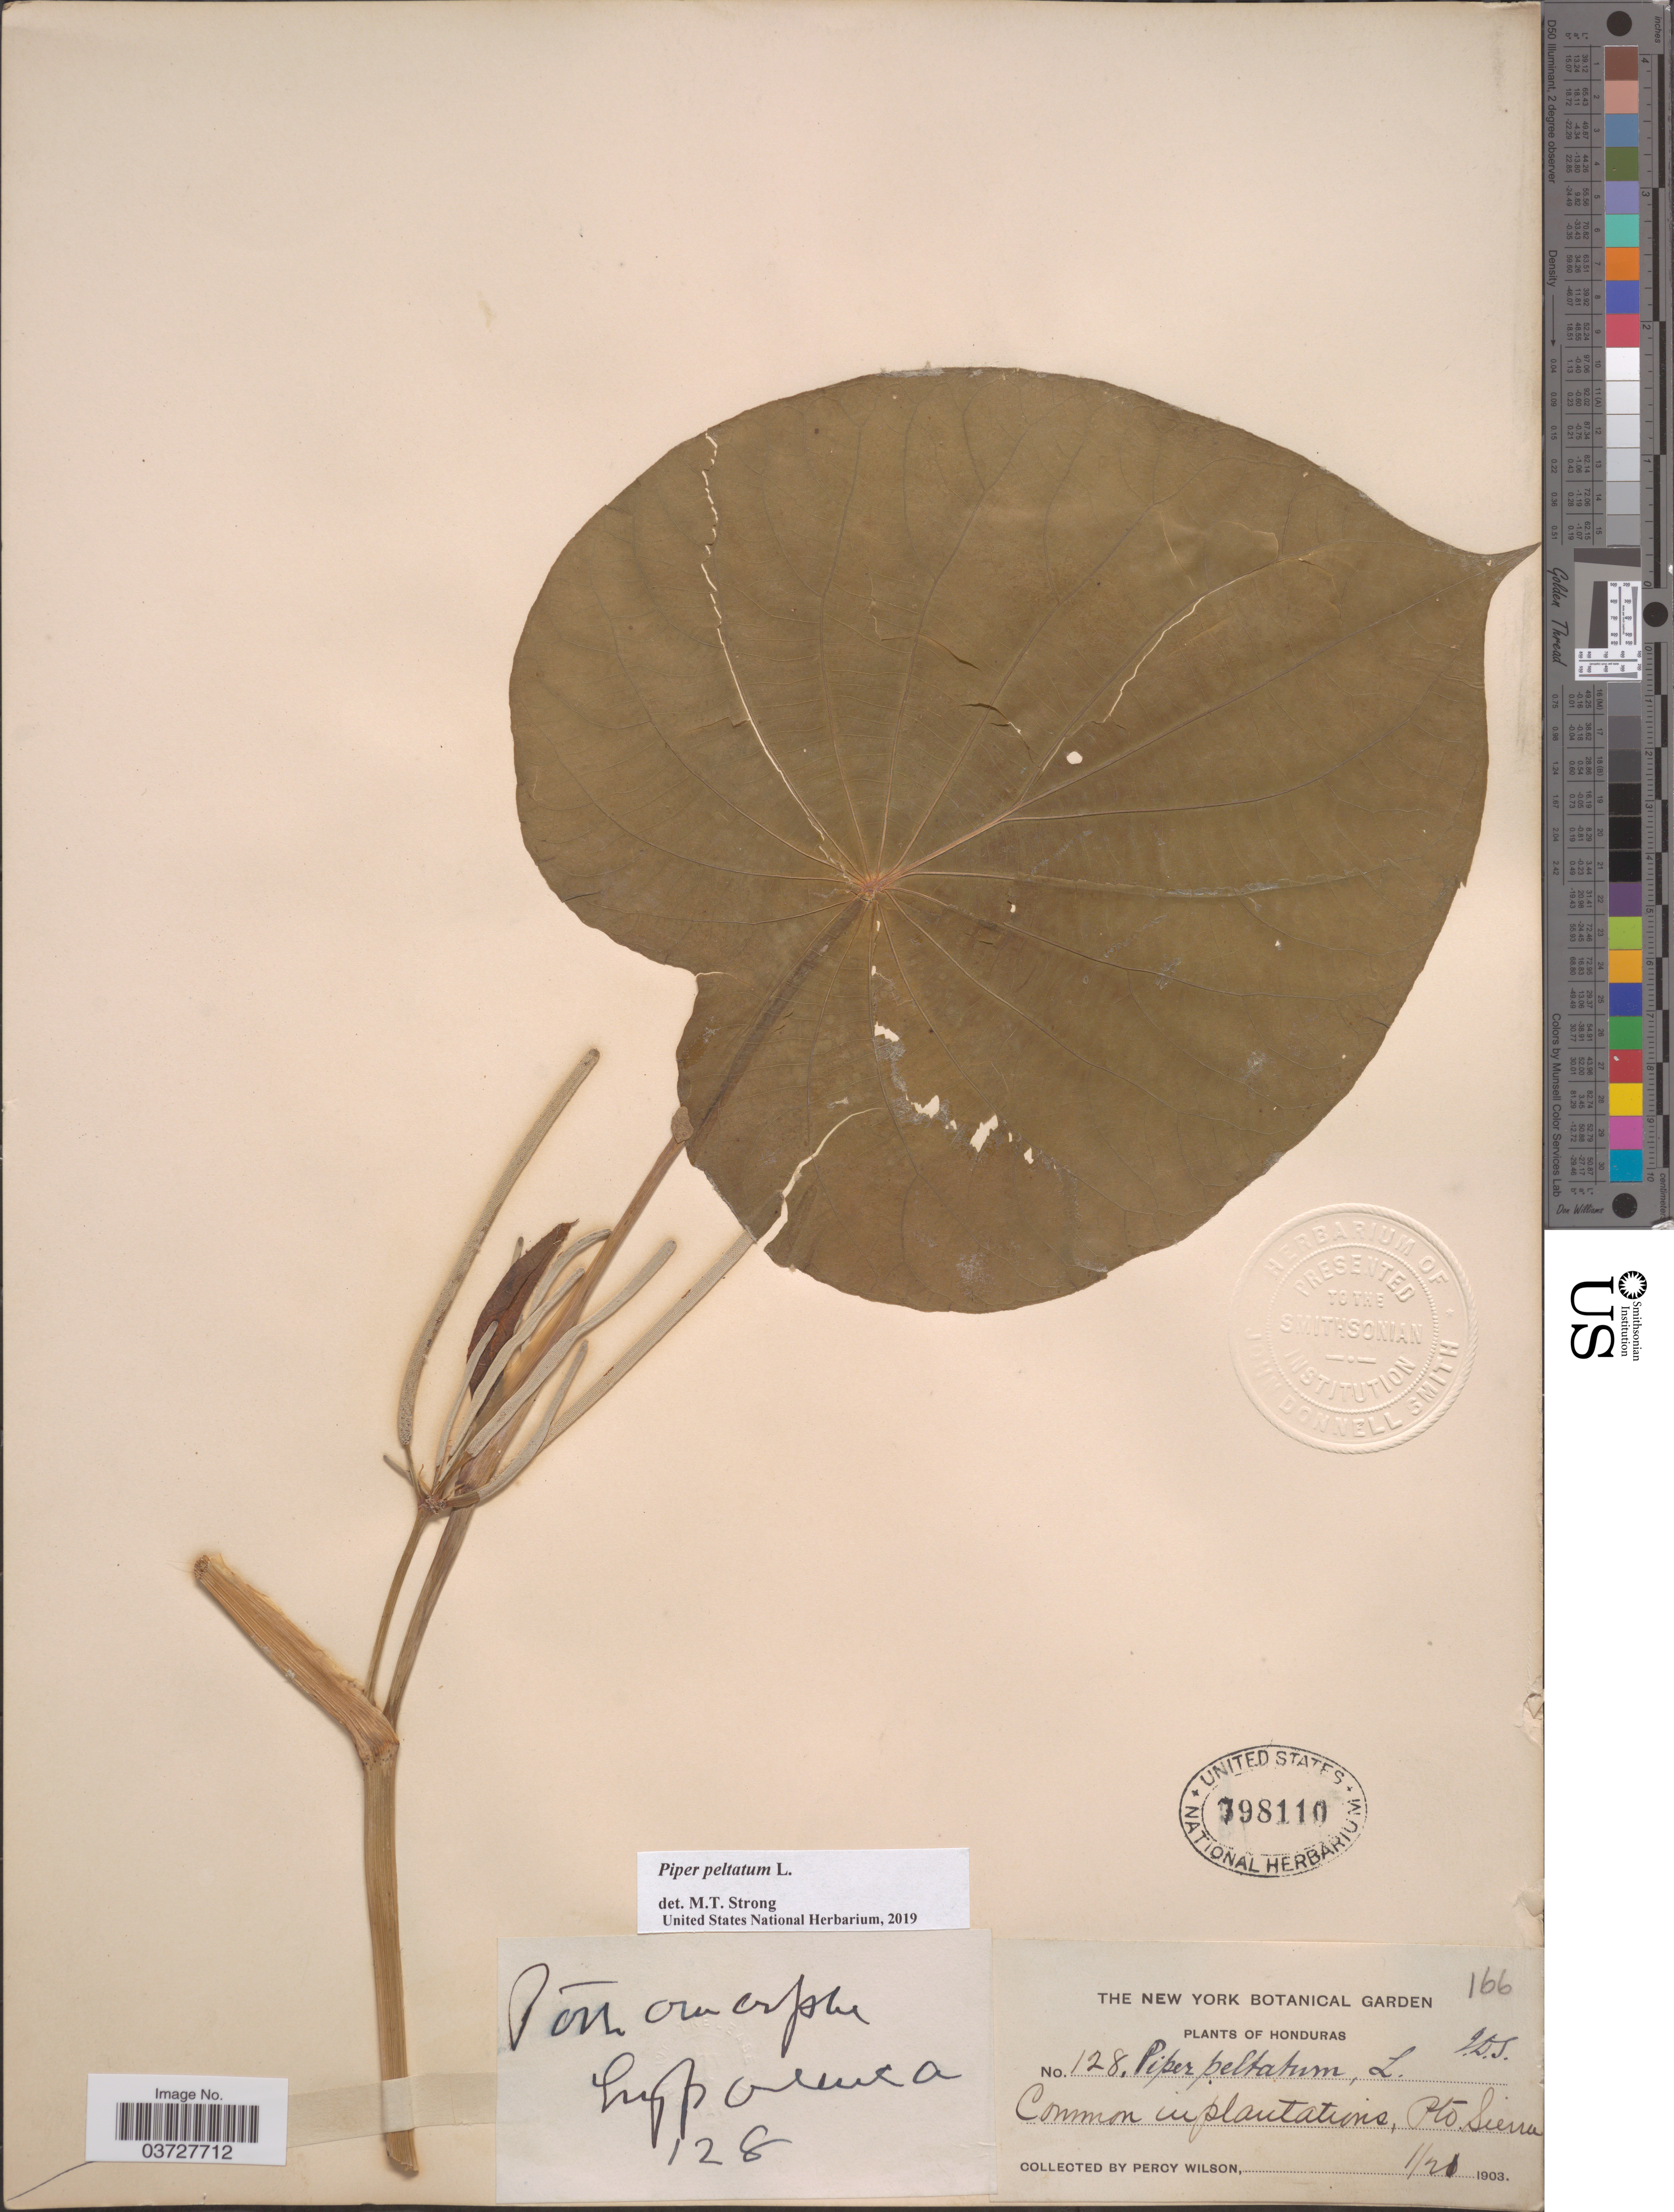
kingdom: Plantae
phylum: Tracheophyta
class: Magnoliopsida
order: Piperales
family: Piperaceae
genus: Piper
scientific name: Piper peltatum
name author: L.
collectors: P. Wilson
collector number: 128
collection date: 1903-01-21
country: Honduras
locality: Pto. Sierra.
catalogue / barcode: US 798110